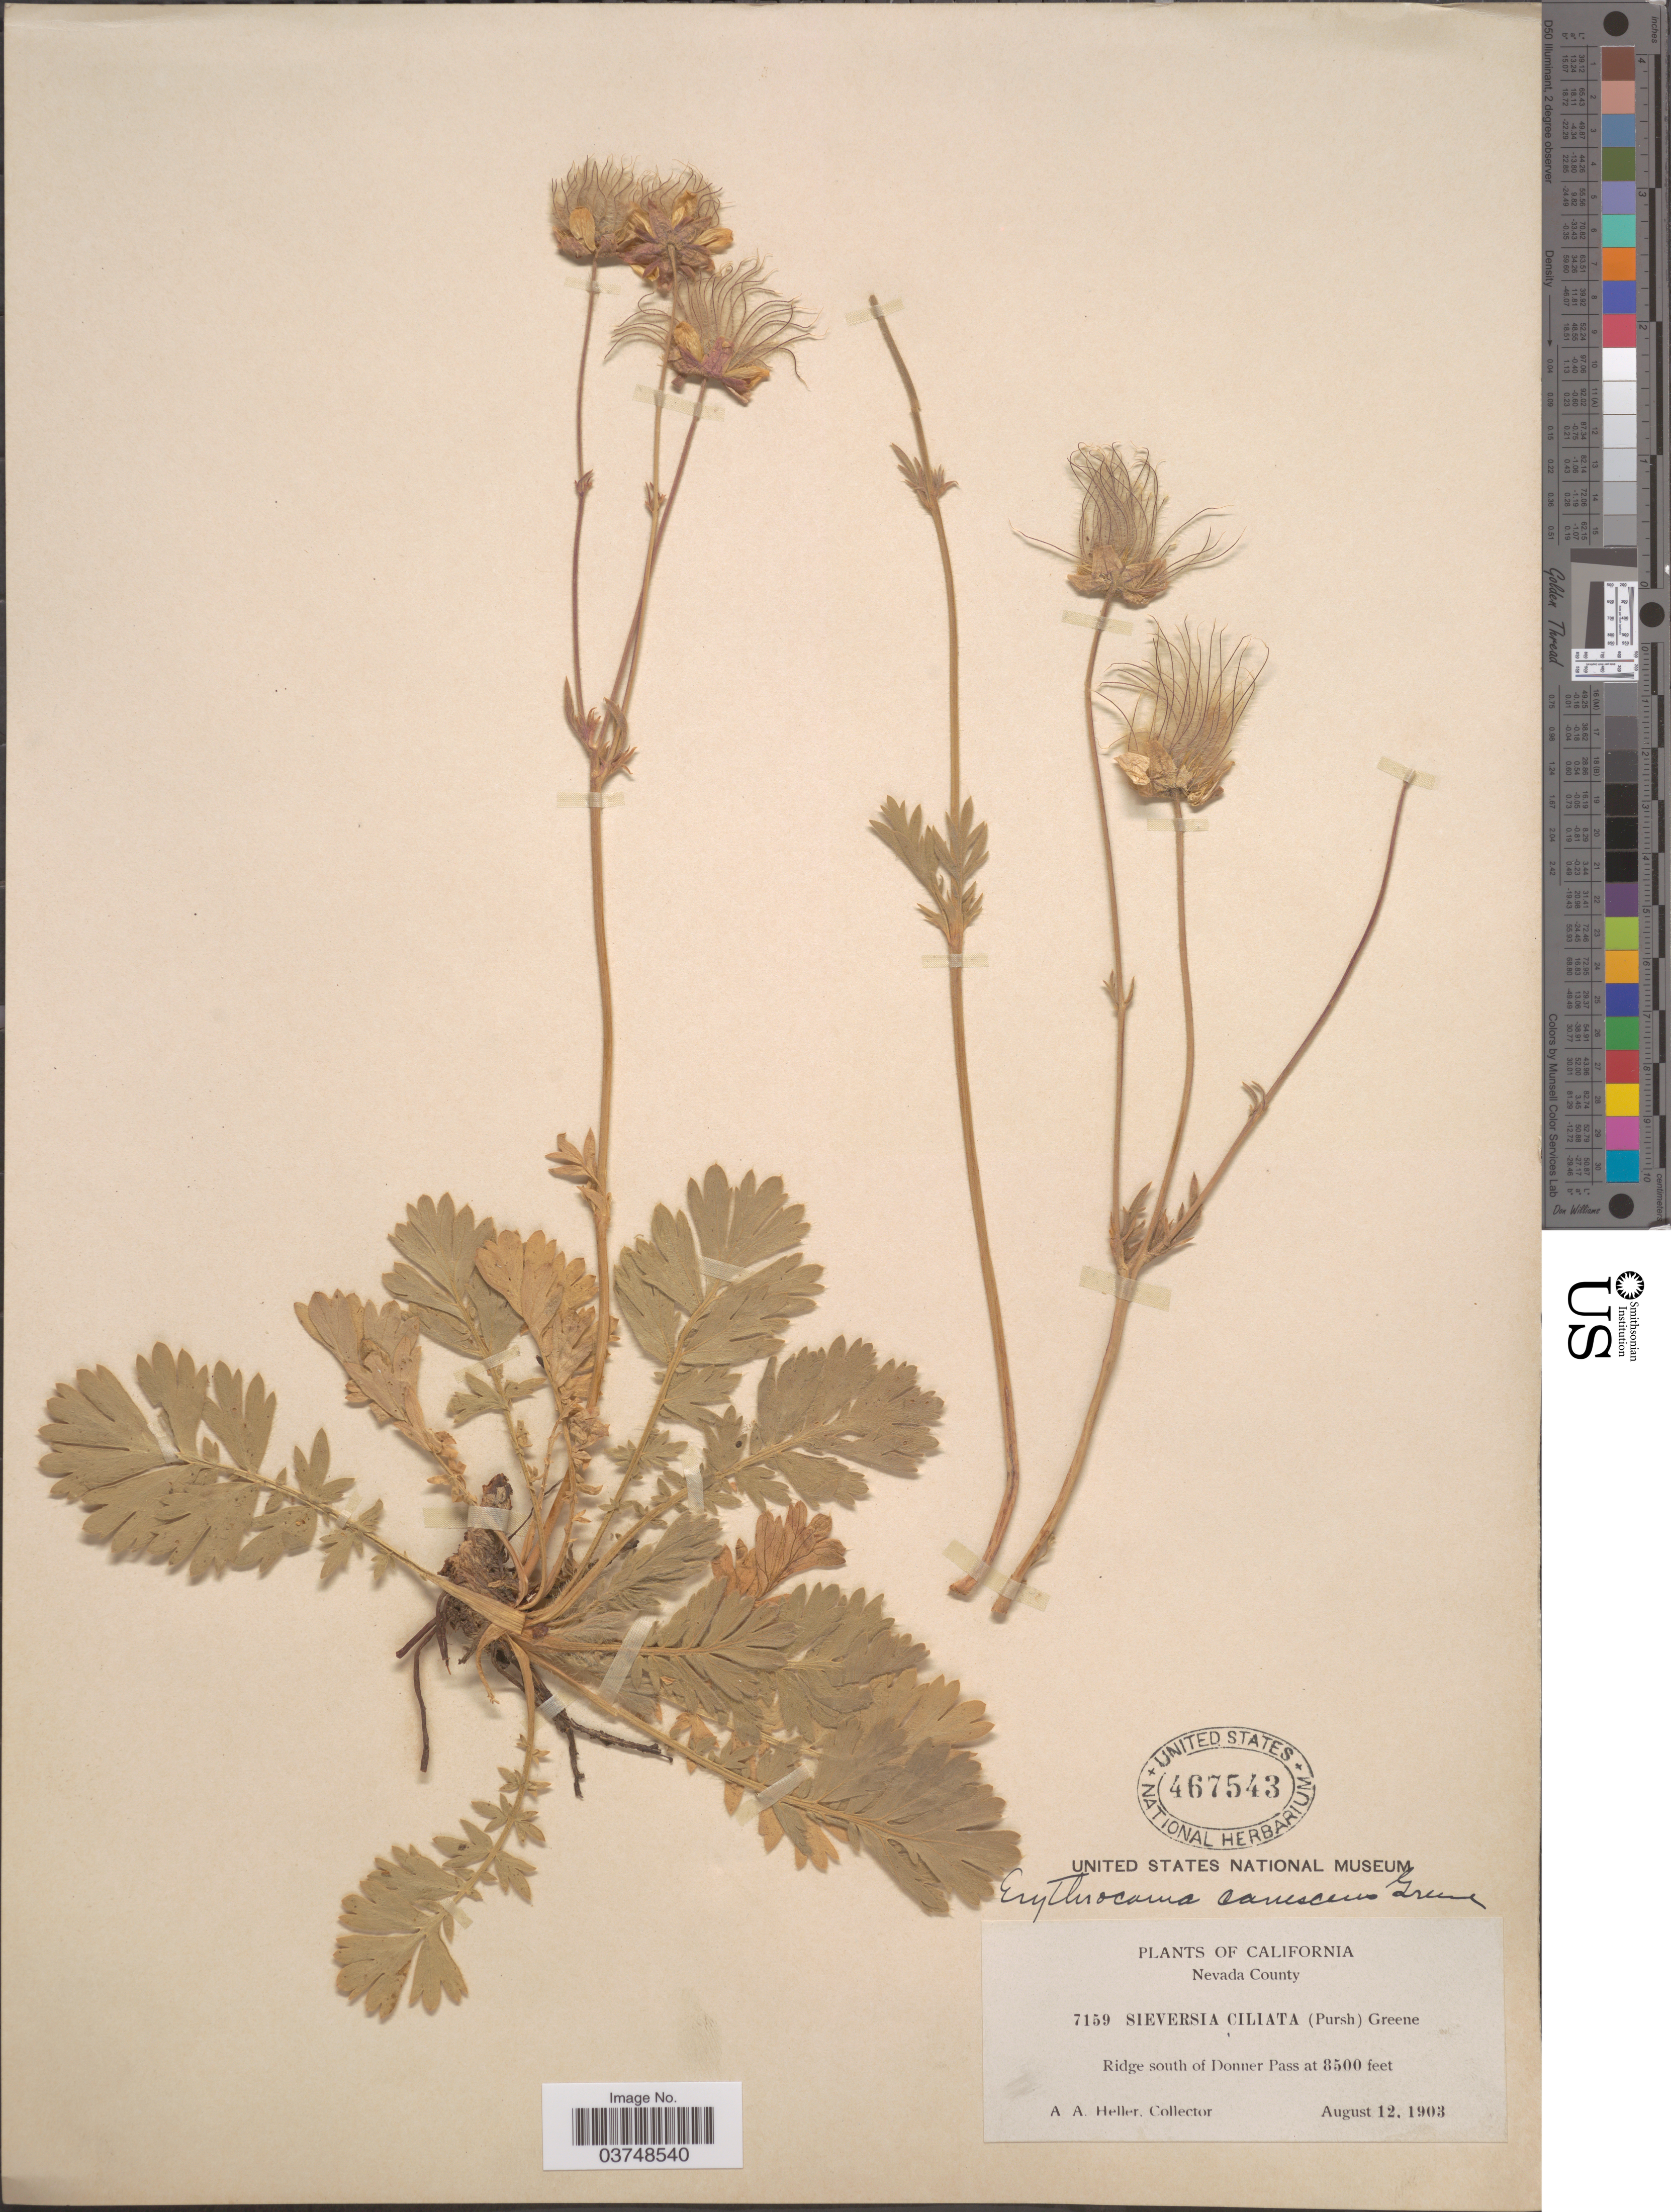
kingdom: Plantae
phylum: Tracheophyta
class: Magnoliopsida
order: Rosales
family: Rosaceae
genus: Geum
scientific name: Geum triflorum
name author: Pursh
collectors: A. A. Heller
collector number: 7159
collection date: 1903-08-12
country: United States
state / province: California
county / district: Nevada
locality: Nevada County. Ridge south of Donner Pass.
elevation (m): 2591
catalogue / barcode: US 467543